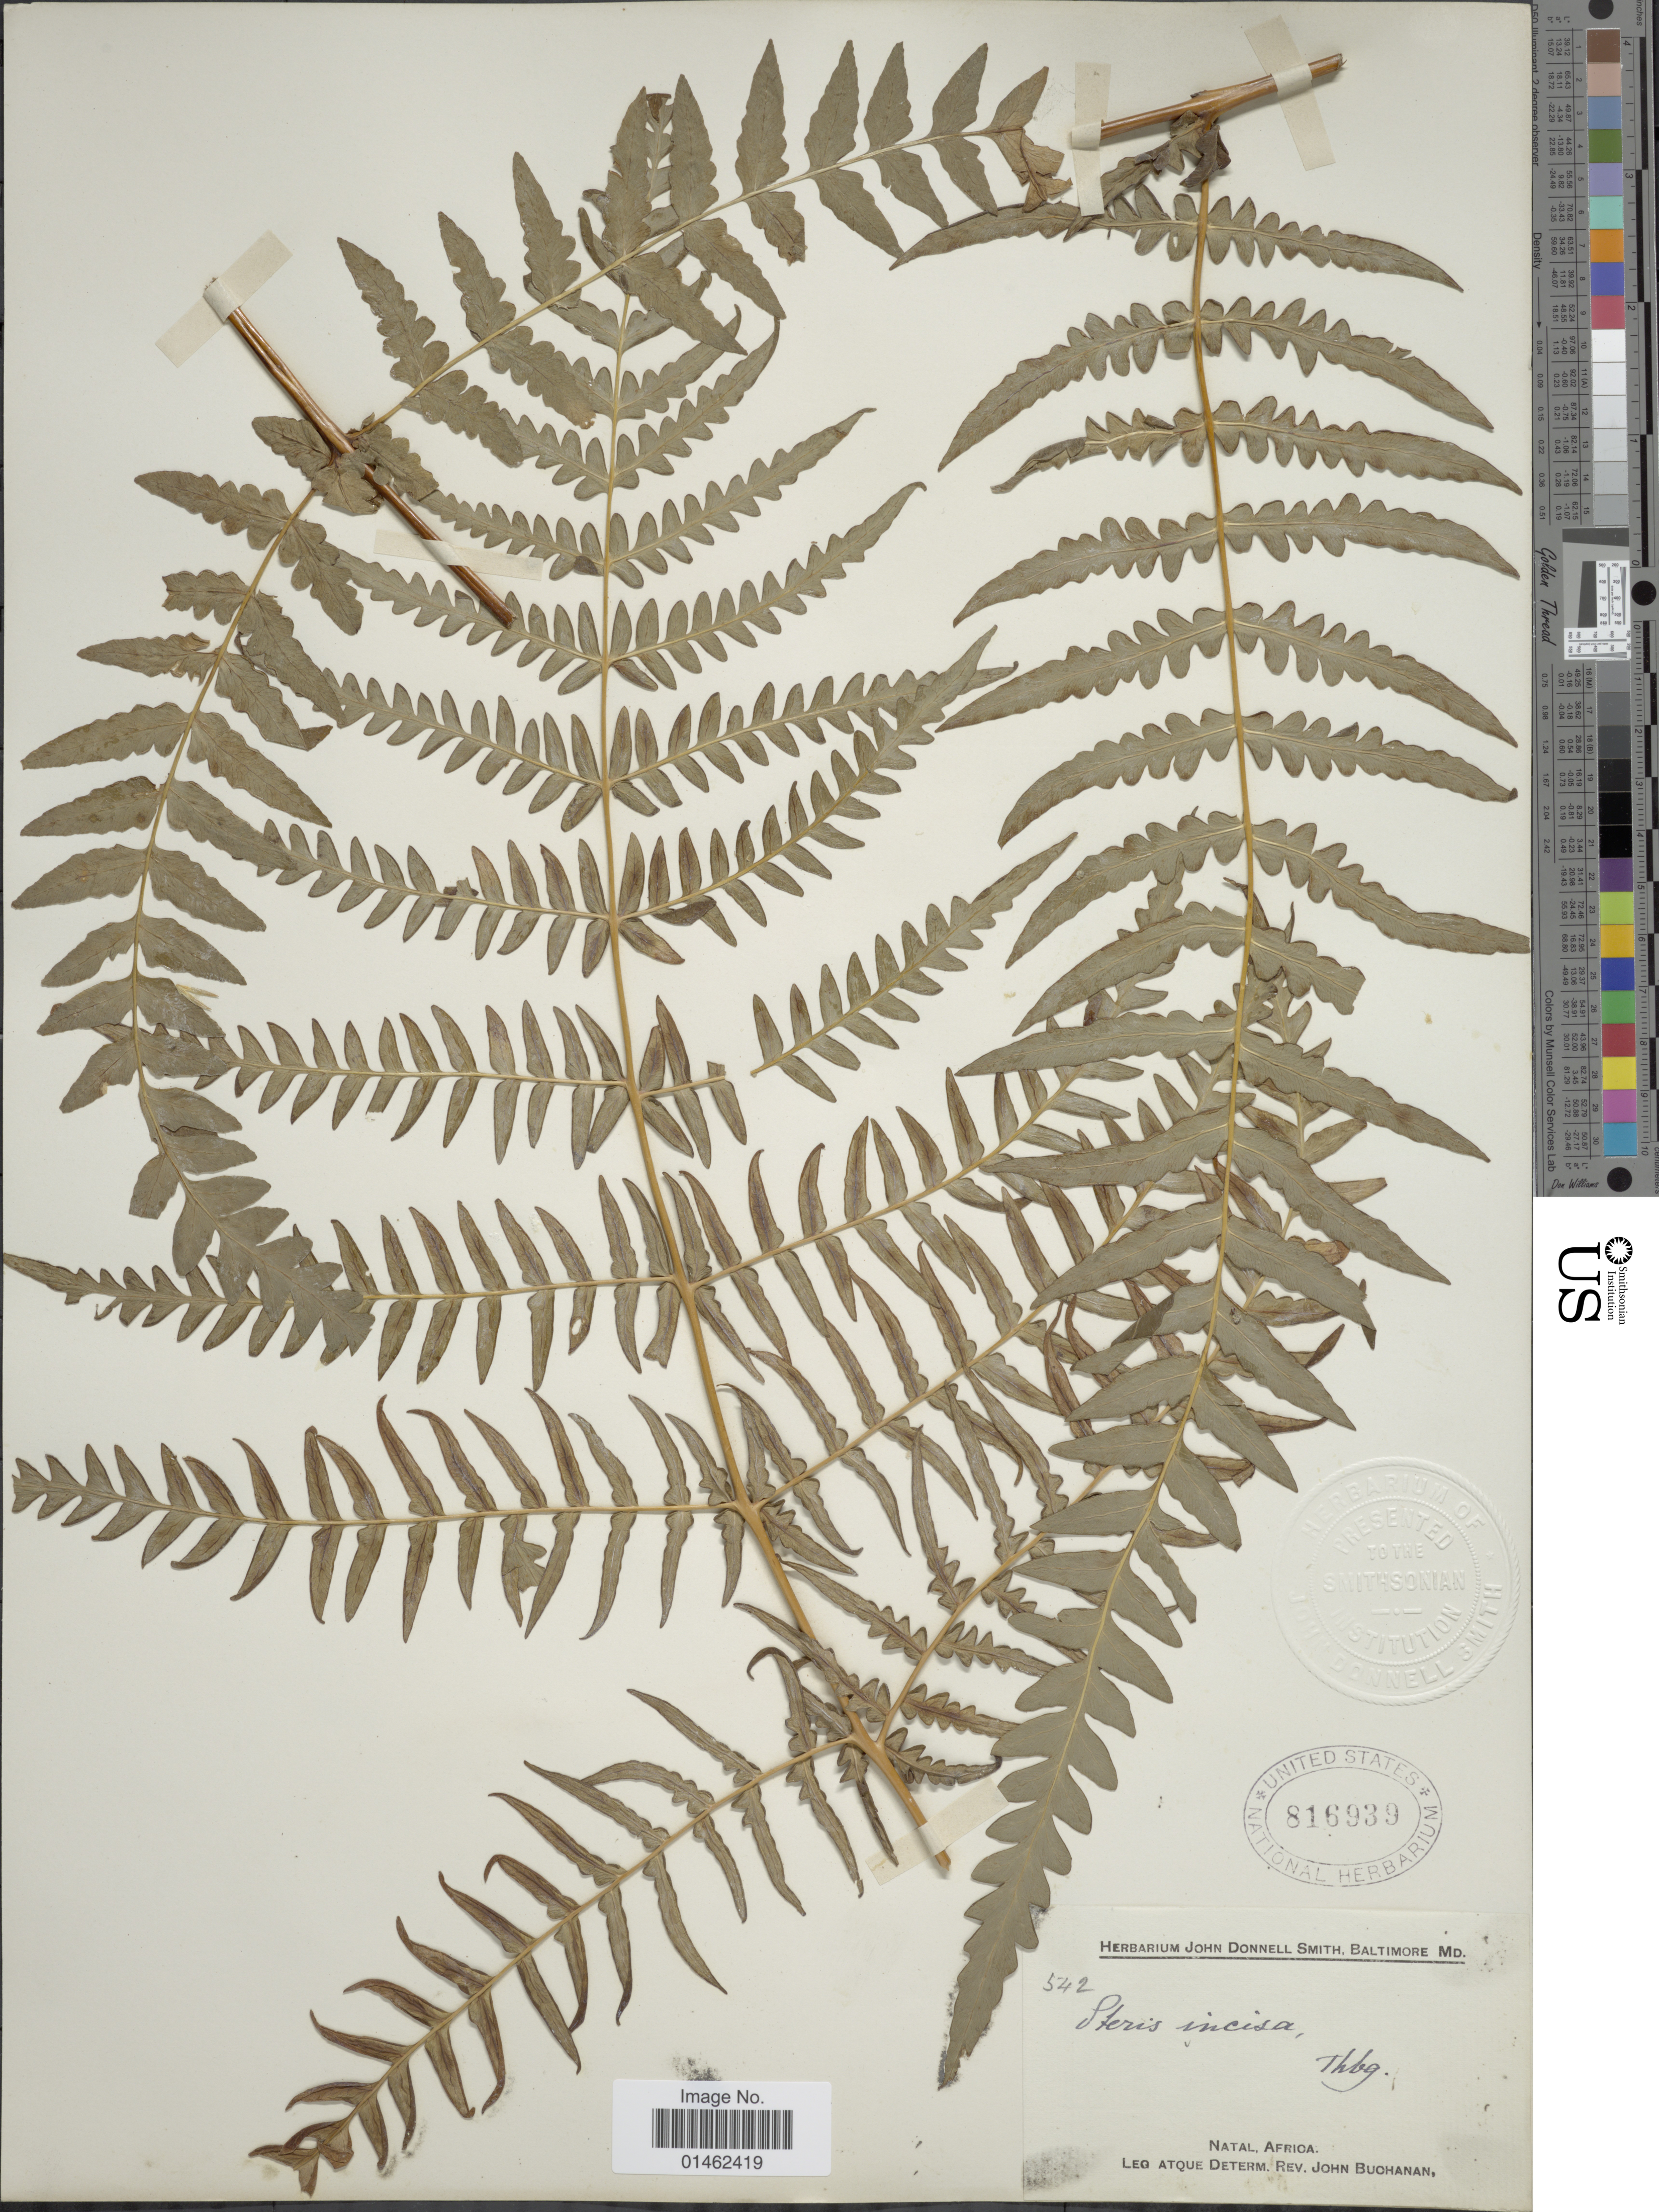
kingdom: Plantae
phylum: Tracheophyta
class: Polypodiopsida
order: Polypodiales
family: Dennstaedtiaceae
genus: Histiopteris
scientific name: Histiopteris incisa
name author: (Thunb.) J. Sm.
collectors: J. Buchanan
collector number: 542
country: South Africa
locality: Natal, Africa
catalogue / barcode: US 816939